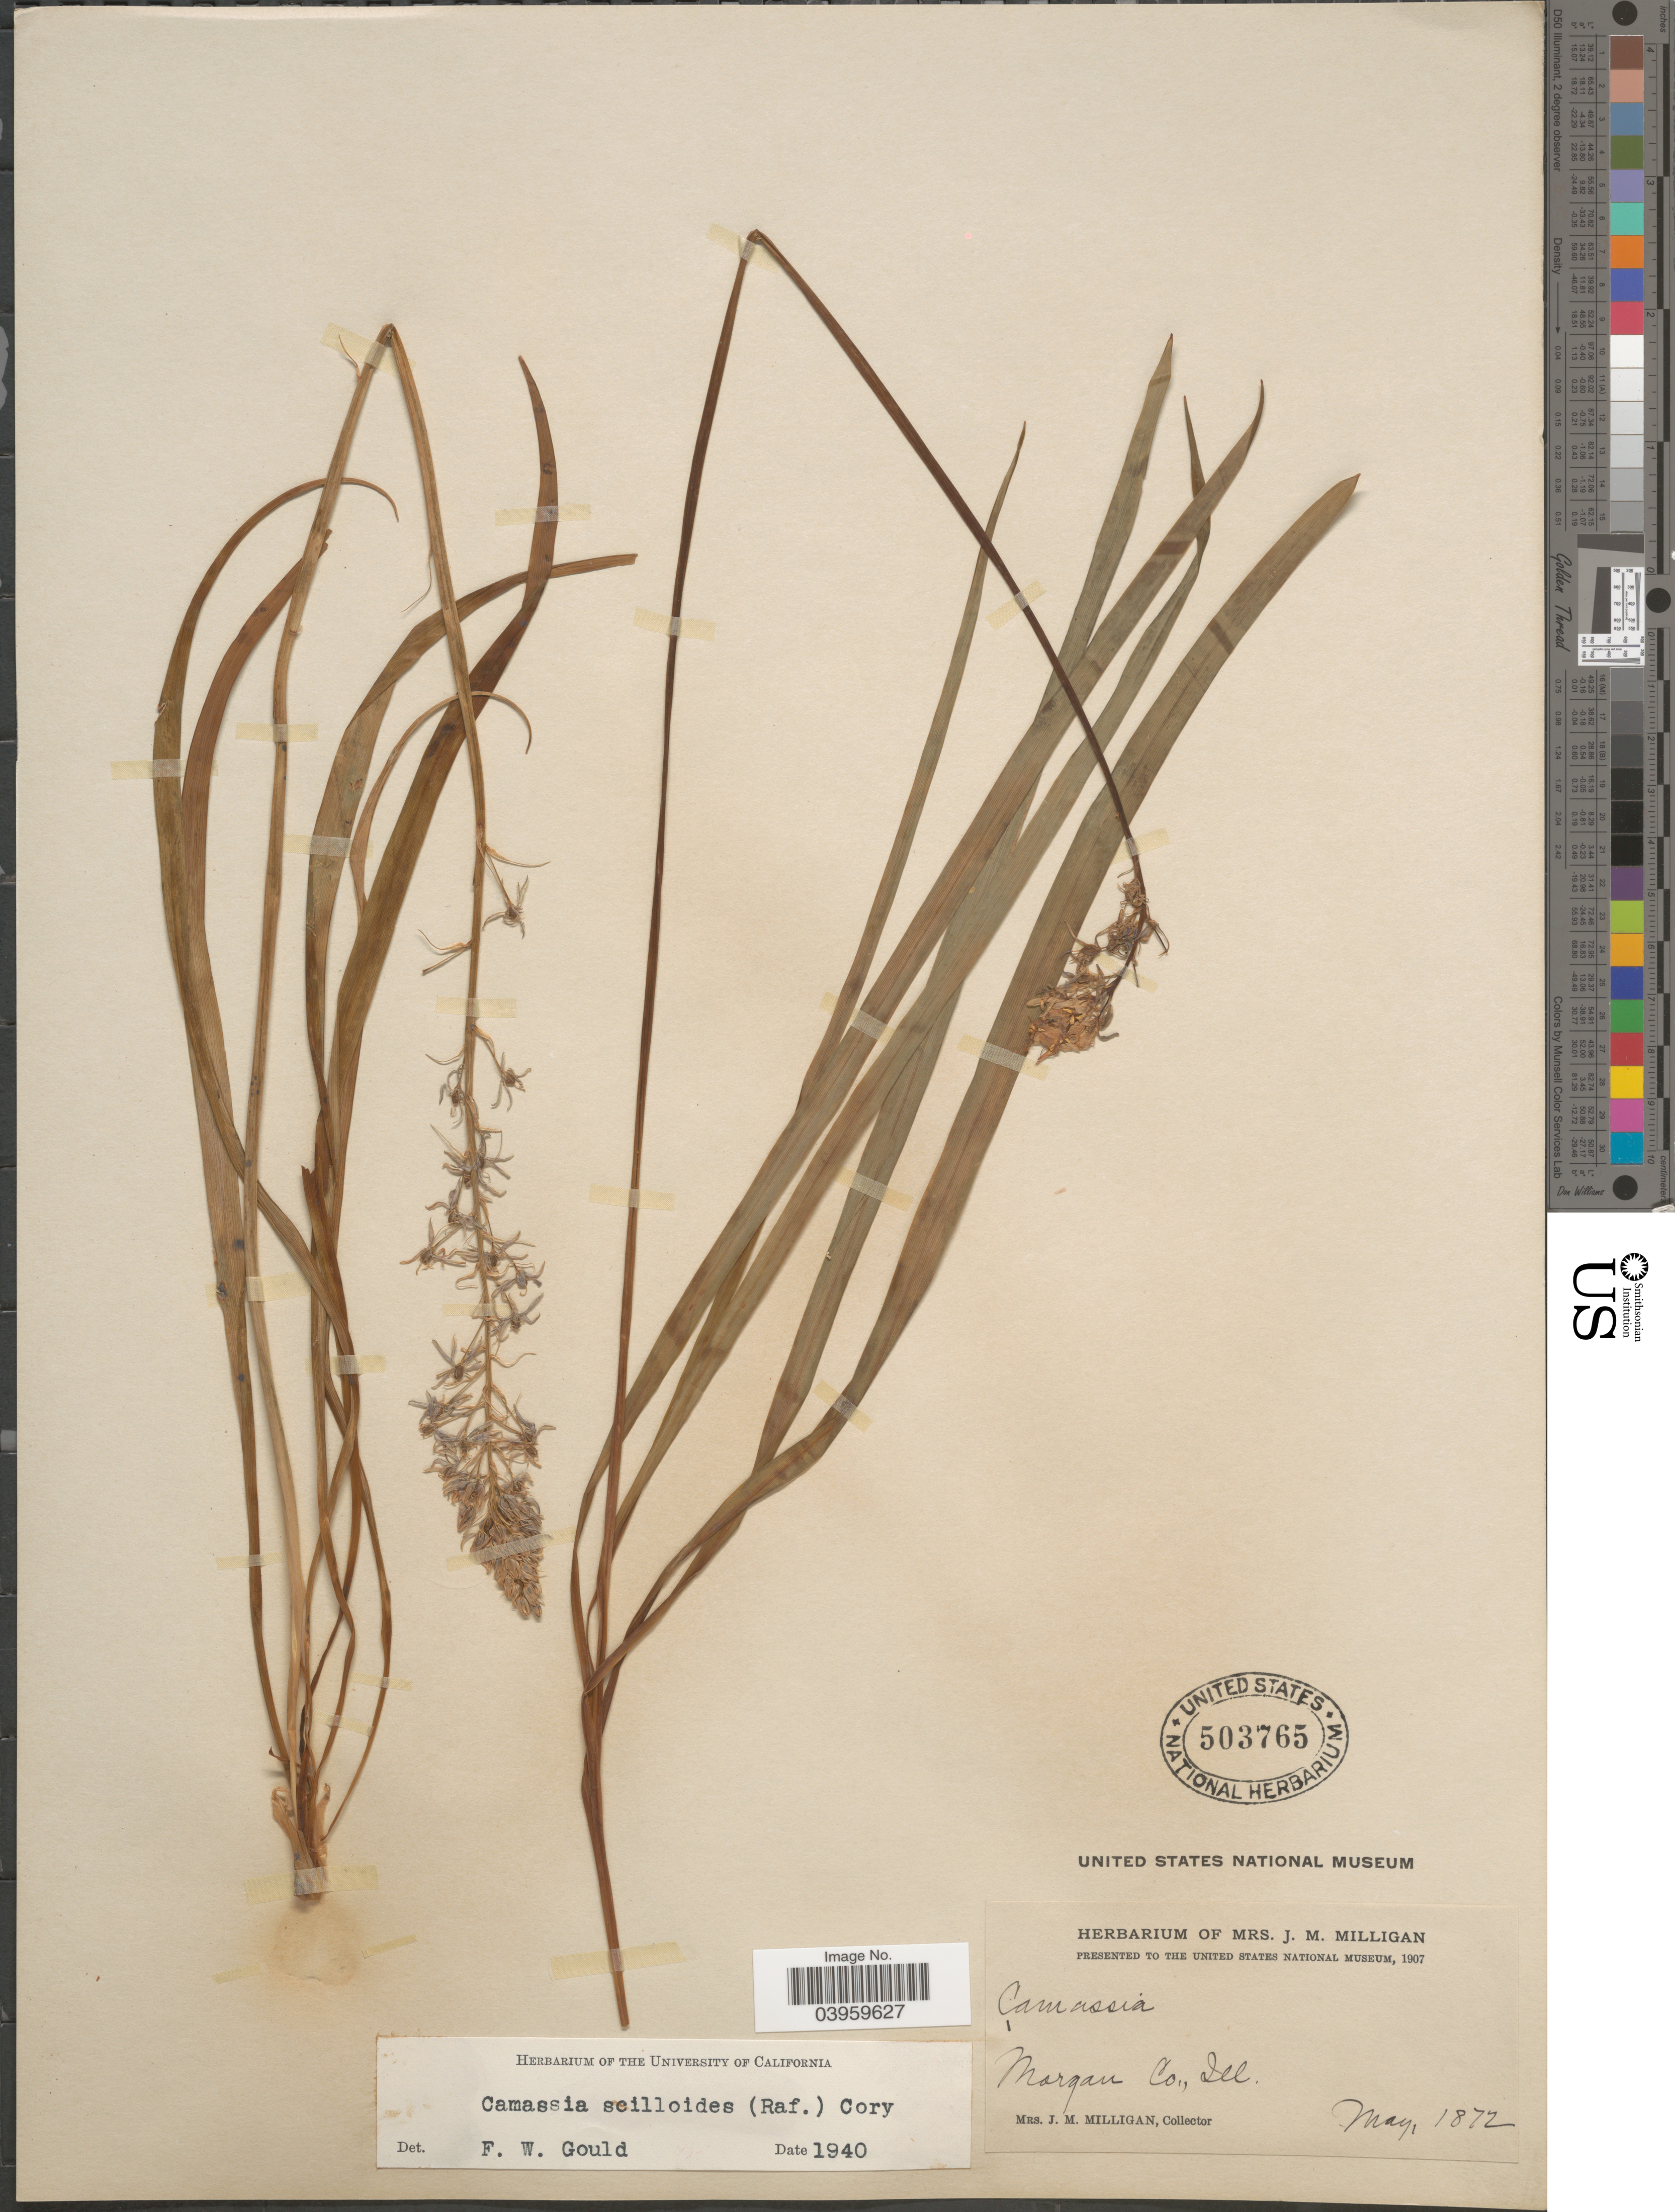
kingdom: Plantae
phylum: Tracheophyta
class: Liliopsida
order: Asparagales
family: Asparagaceae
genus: Camassia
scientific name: Camassia scilloides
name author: (Raf.) Cory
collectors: J. Milligan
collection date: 1872-05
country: United States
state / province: Illinois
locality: Morgan Co.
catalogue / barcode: US 503765